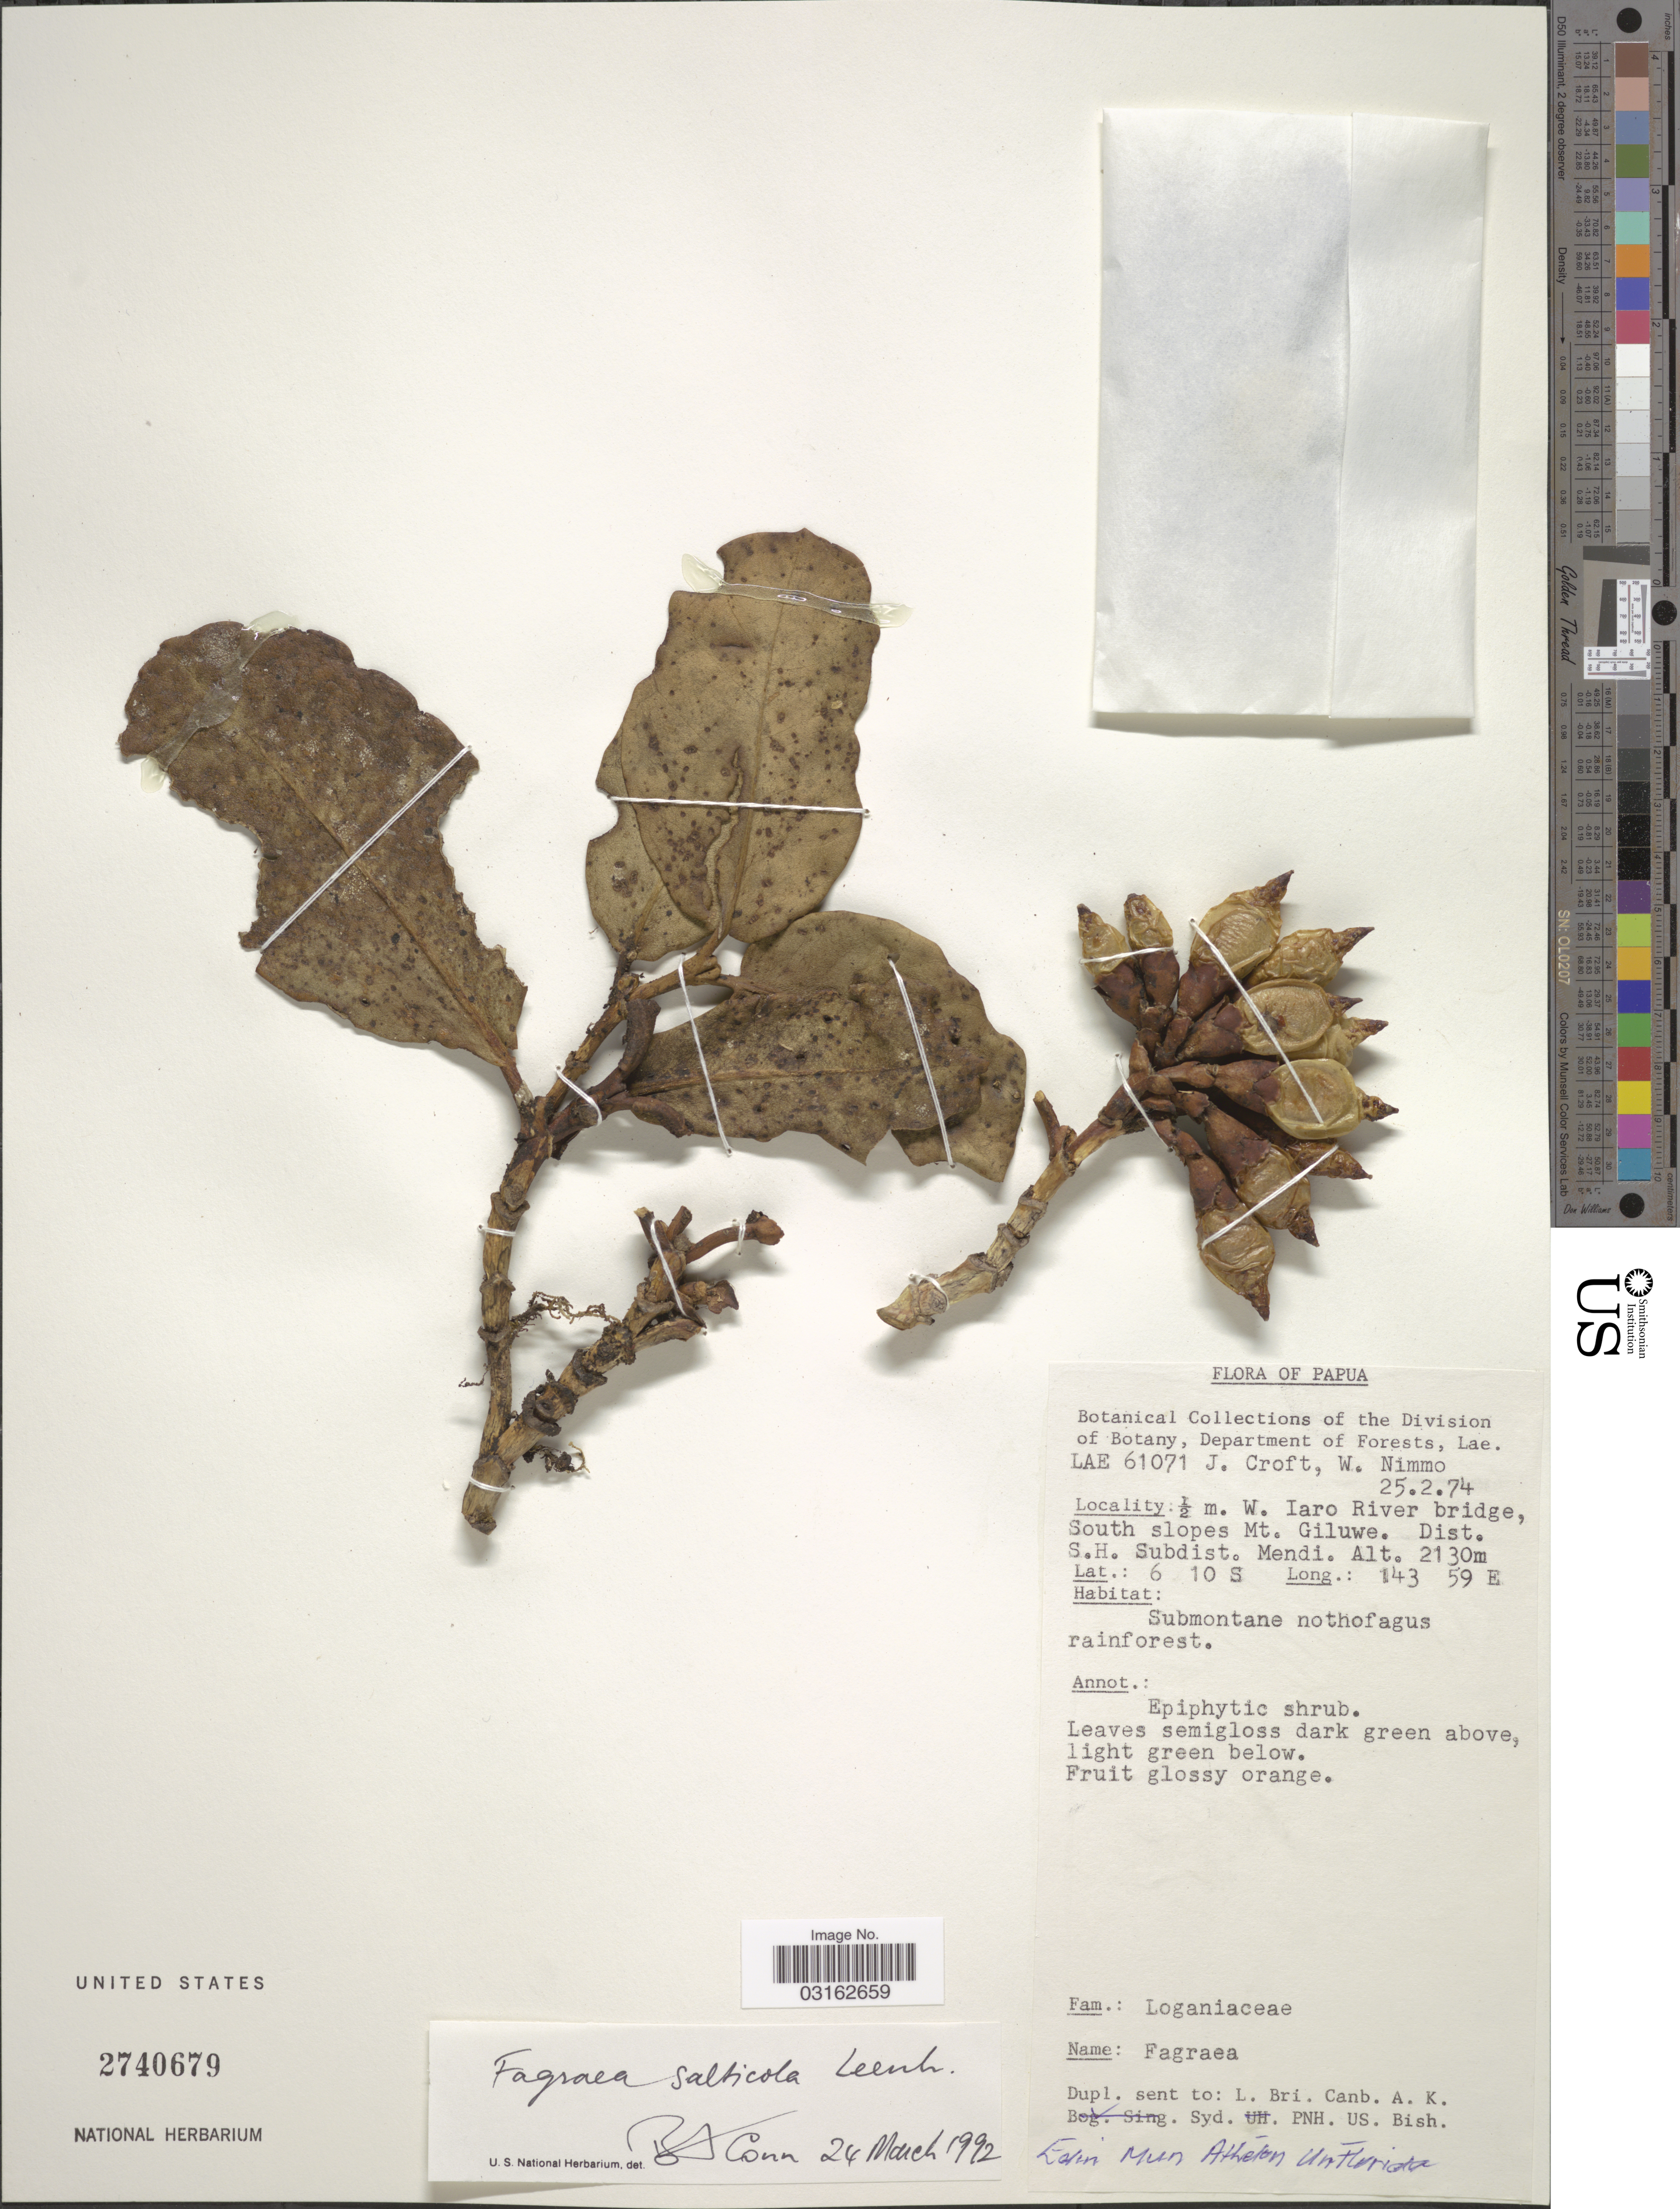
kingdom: Plantae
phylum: Tracheophyta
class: Magnoliopsida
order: Gentianales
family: Gentianaceae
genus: Fagraea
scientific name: Fagraea salticola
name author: Leenh.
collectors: J. Croft & W. Nimmo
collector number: LAE 61071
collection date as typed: Transcribed d/m/y: 25/2/74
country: Papua New Guinea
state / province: Southern Highlands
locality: Papua, ½ m. W. Iaro River bridge, South slope Mt. Giluwe, Dist. S.H. Subdist. Mendi.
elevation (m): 2130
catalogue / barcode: US 2740679